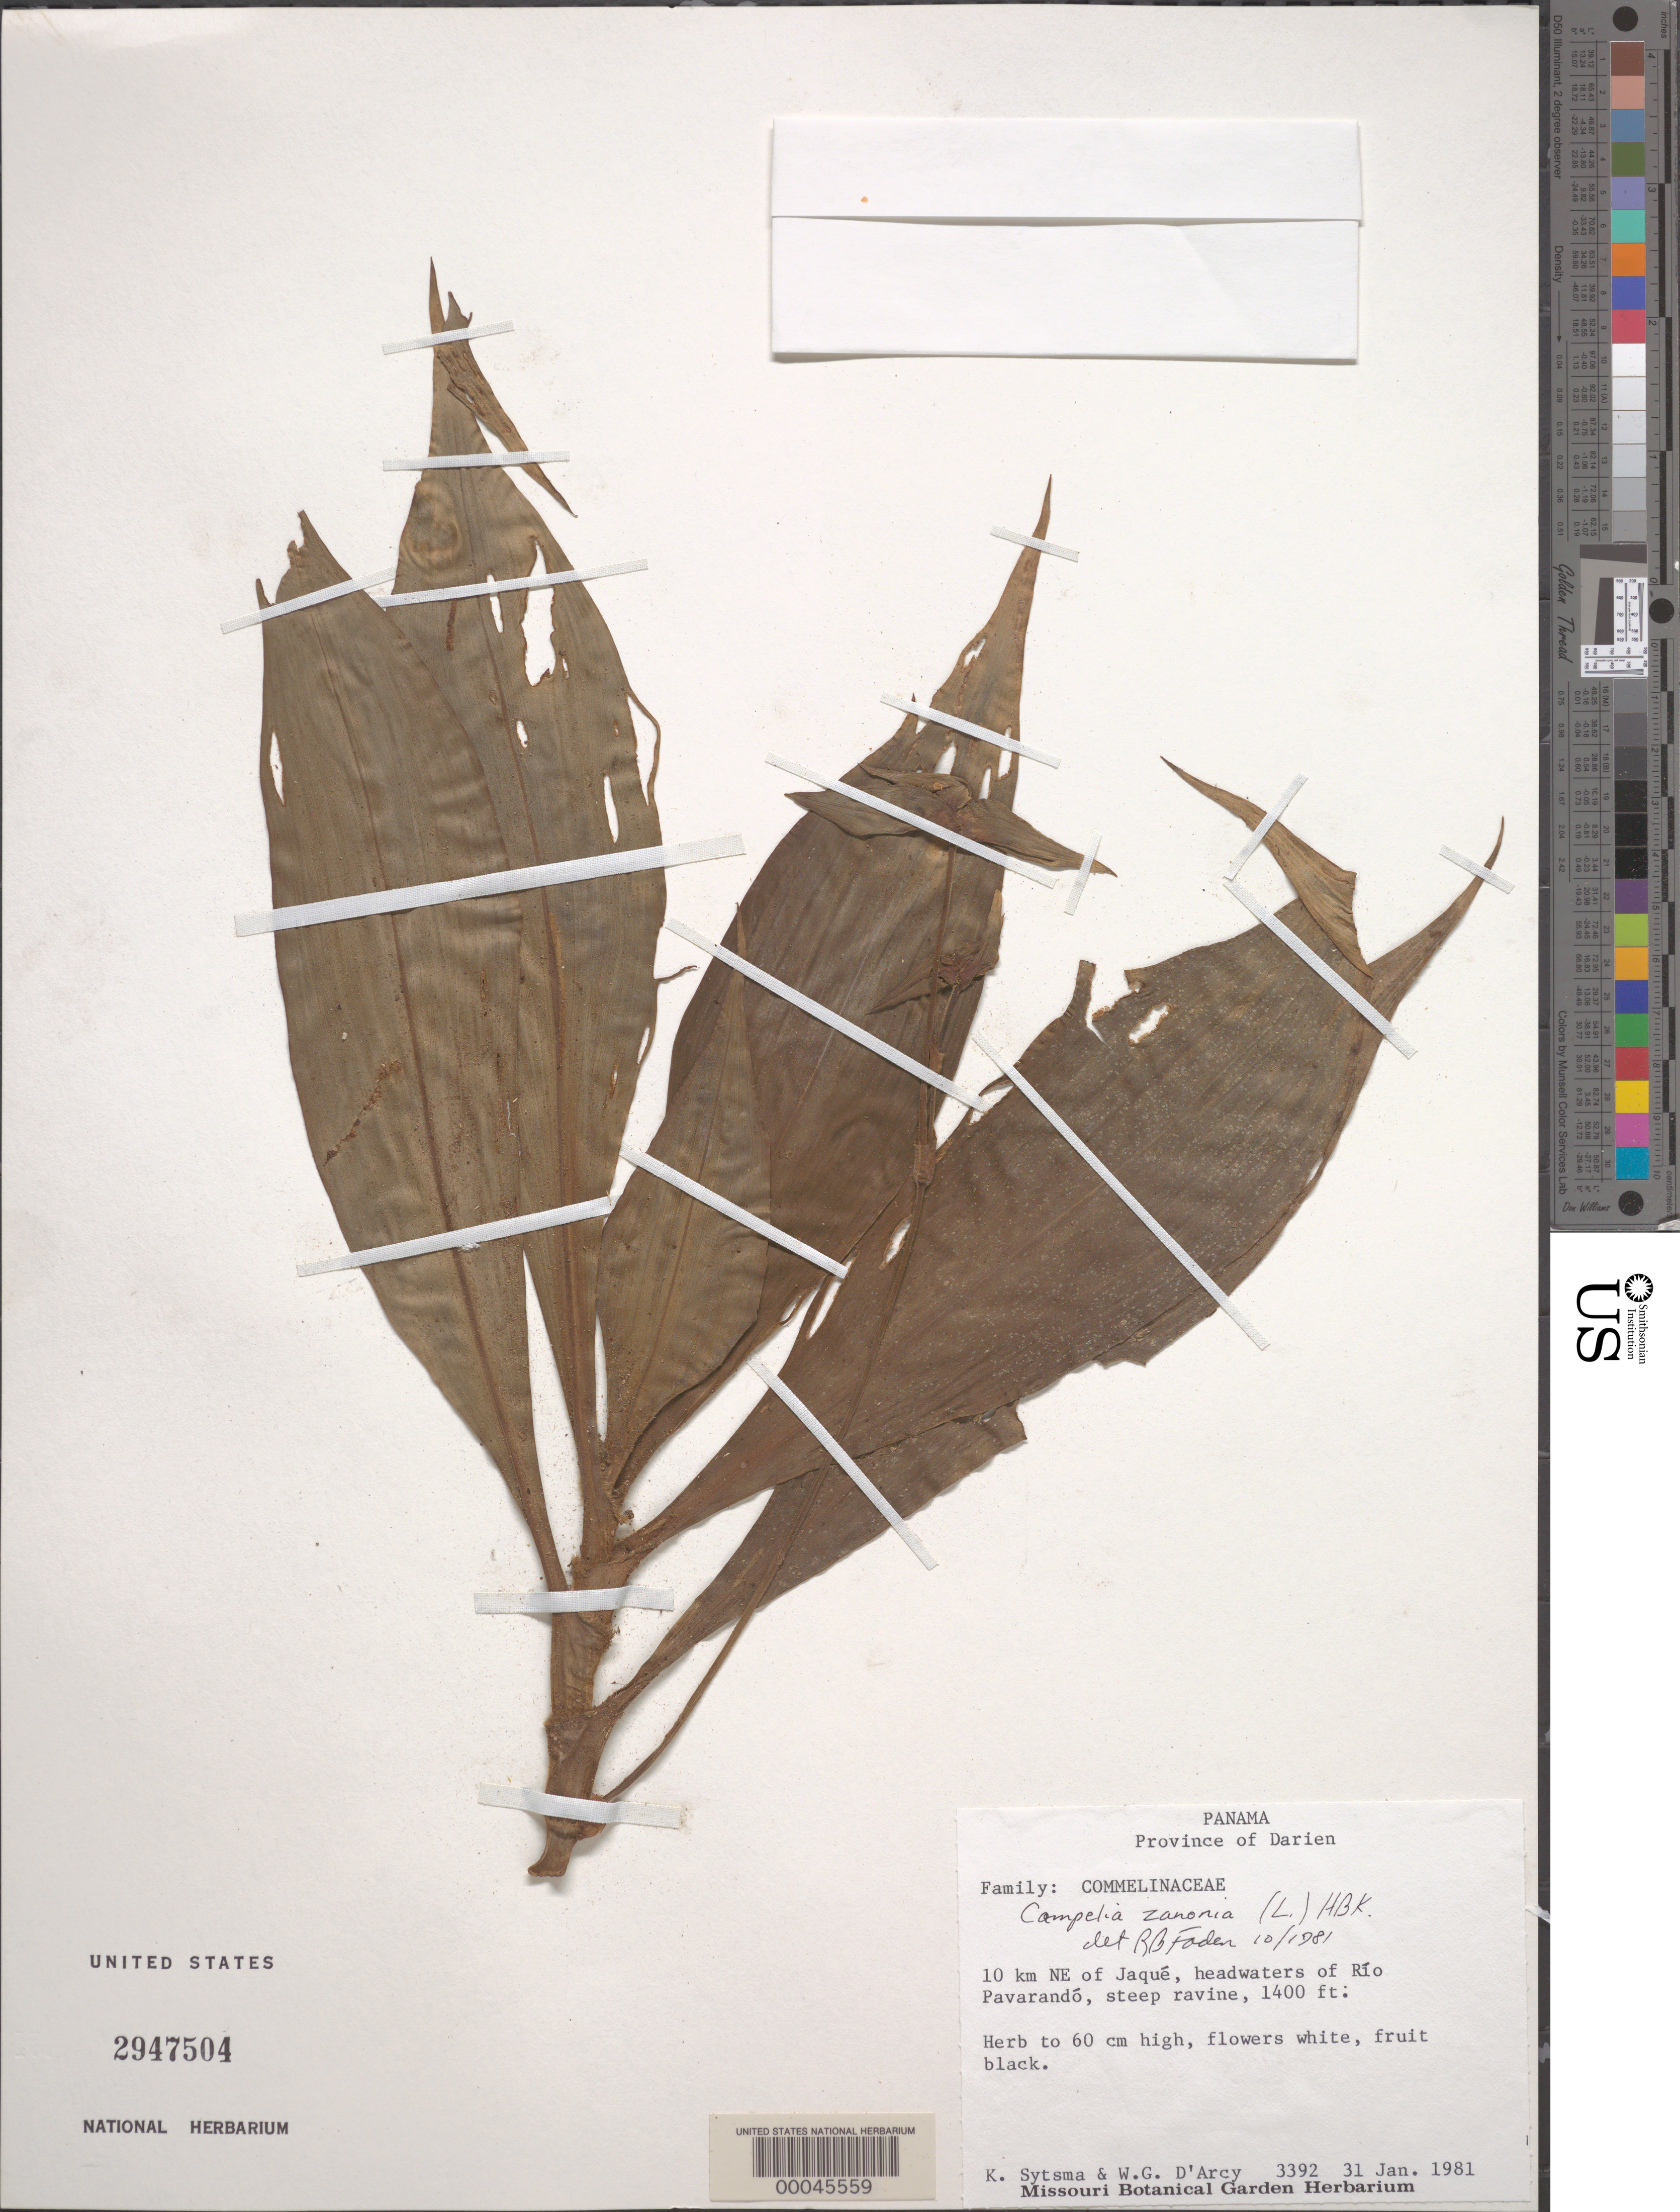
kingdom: Plantae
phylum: Tracheophyta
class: Liliopsida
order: Commelinales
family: Commelinaceae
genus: Tradescantia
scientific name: Tradescantia zanonia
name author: (L.) Sw.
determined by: Faden, Robert B., (US), Smithsonian Institution - National Museum of Natural History (UNITED STATES)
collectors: K. J. Sytsma & W. G. D'Arcy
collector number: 3392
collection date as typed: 31 Jan 1981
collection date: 1981-01-31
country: Panama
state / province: Darién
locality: NE of Jaque, headwaters of Rio Pavarango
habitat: Steep ravine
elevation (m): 427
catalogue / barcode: US 2947504